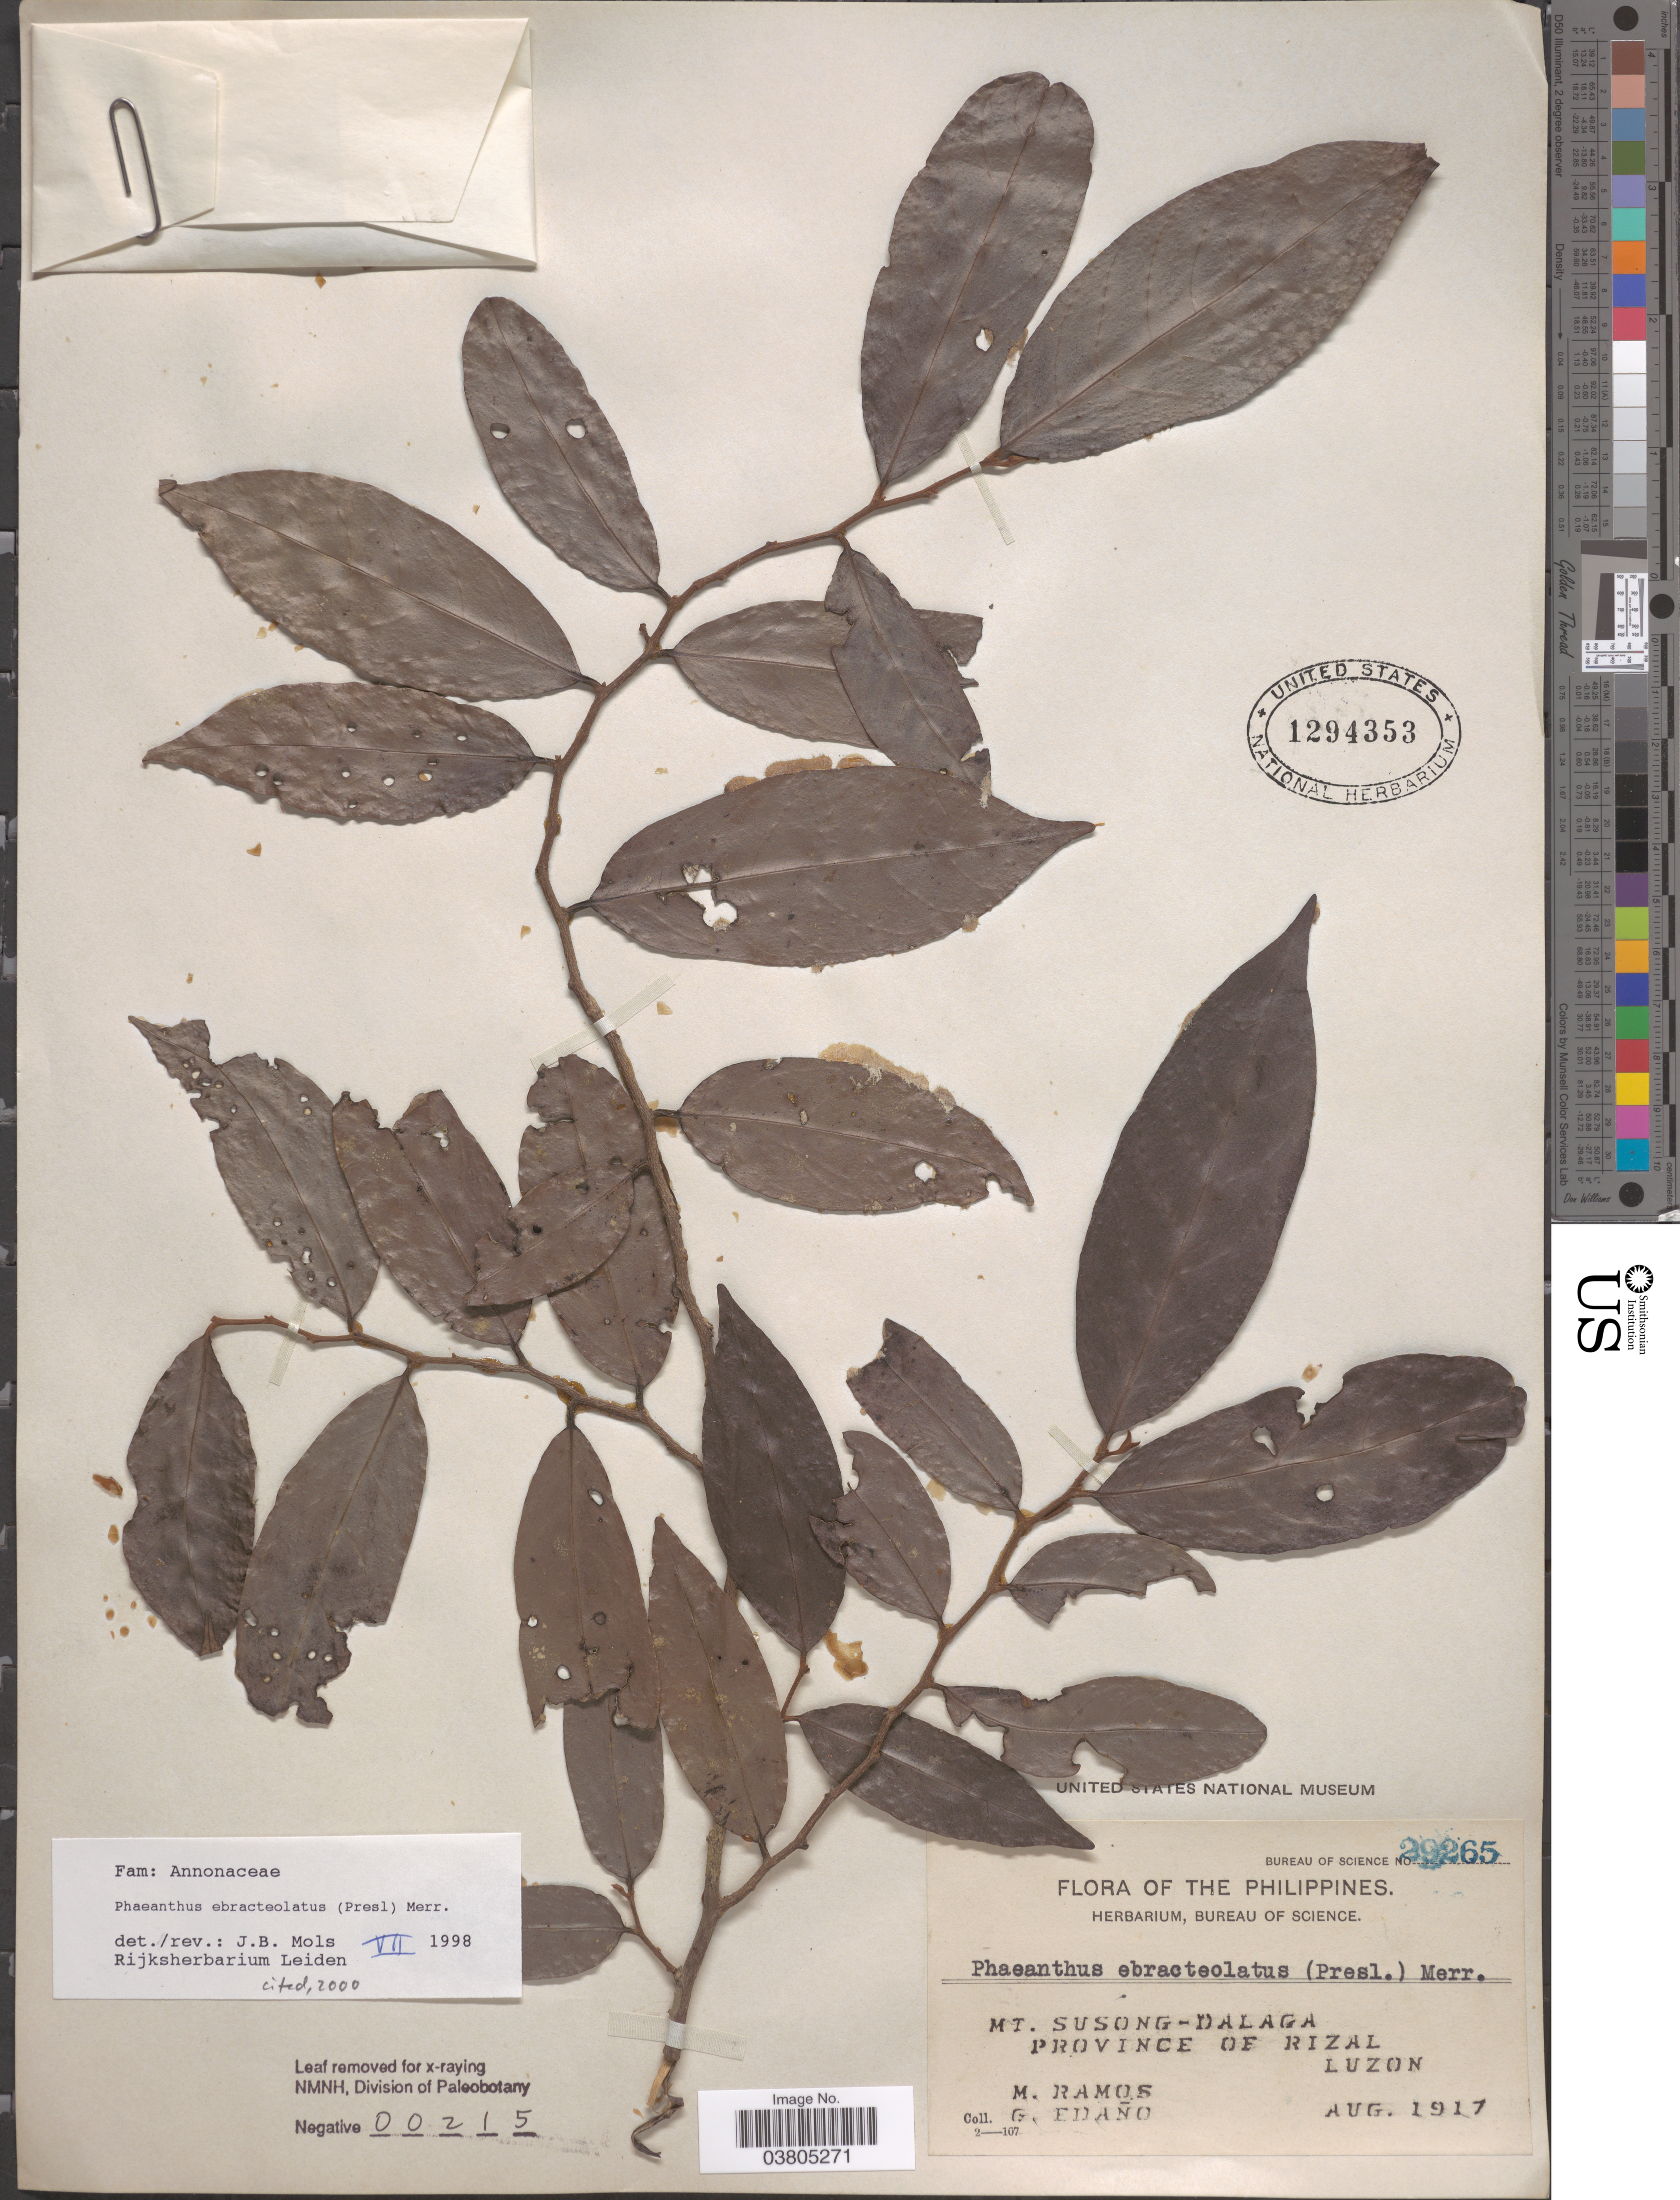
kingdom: Plantae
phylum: Tracheophyta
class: Magnoliopsida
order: Magnoliales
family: Annonaceae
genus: Phaeanthus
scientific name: Phaeanthus ebracteolatus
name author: (C. Presl) Merr.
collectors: M. Ramos & G. Edaño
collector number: Bureau of Science 29265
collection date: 1917-08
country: Philippines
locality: Mt. Susong-Dalaga. Province of Rizal. Luzon.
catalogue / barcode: US 1294353